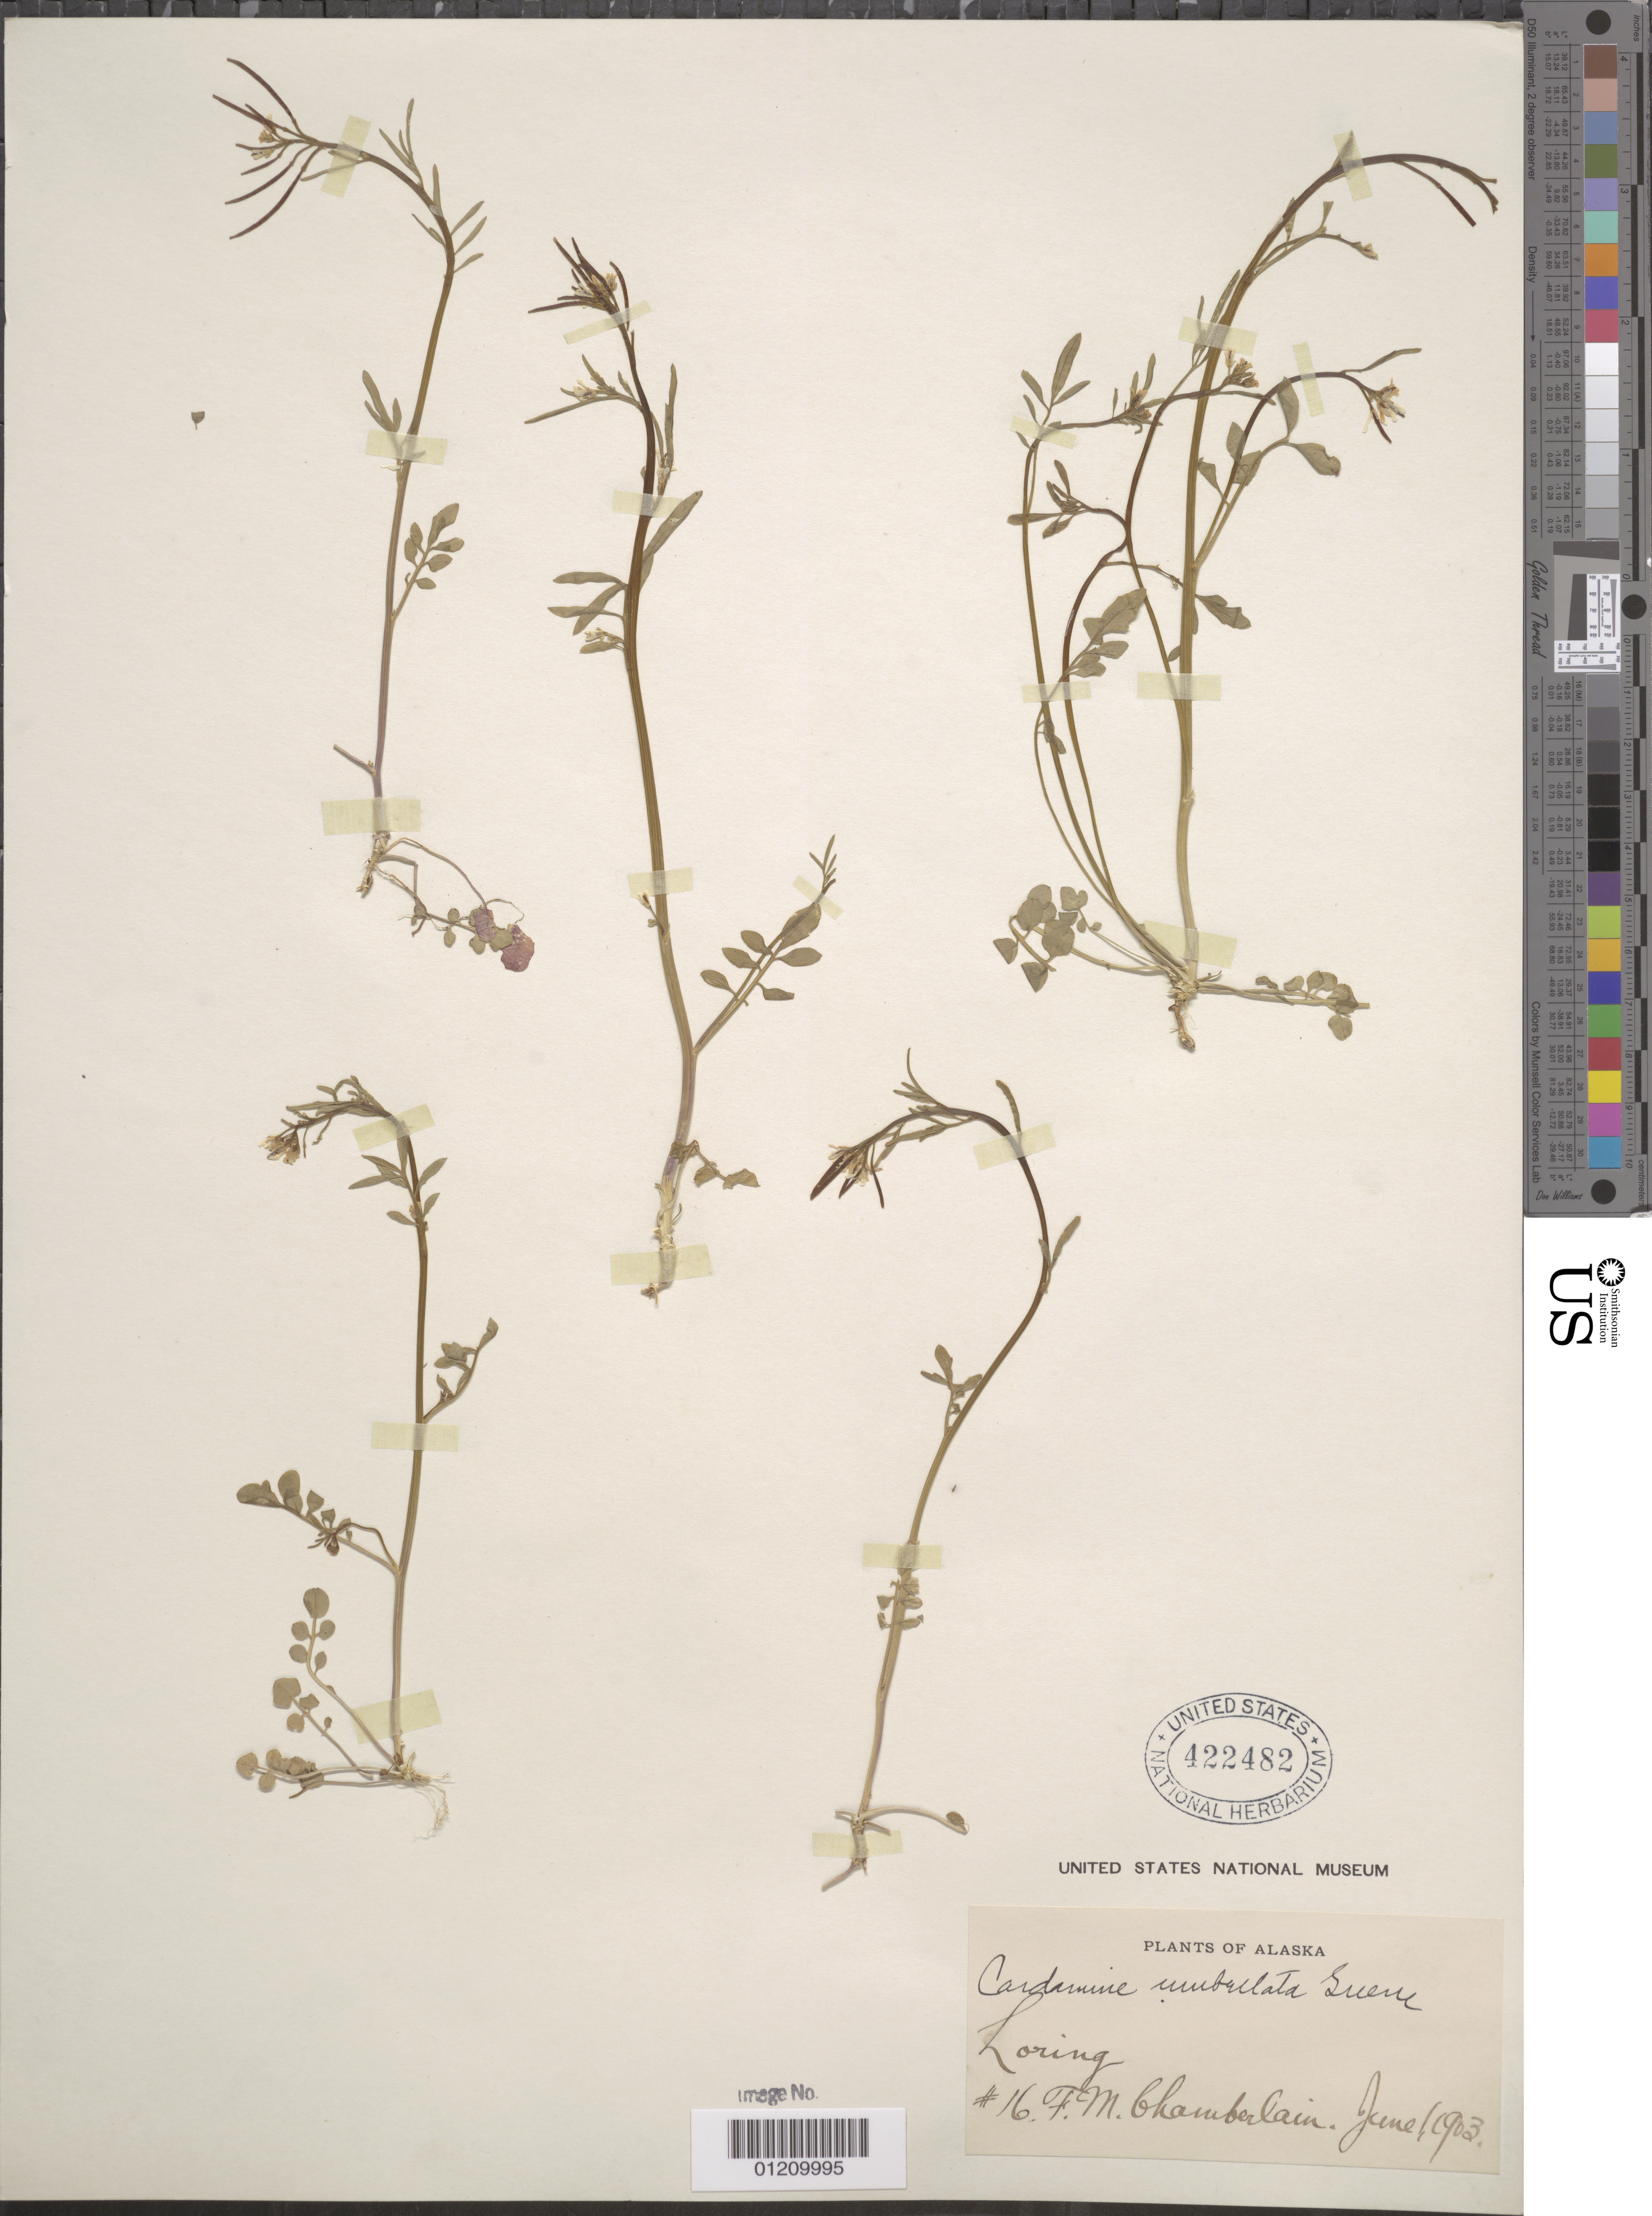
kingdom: Plantae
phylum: Tracheophyta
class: Magnoliopsida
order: Brassicales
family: Brassicaceae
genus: Cardamine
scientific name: Cardamine umbellata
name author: Greene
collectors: F. Chamberlain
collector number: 16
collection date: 1903-06-01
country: United States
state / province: Alaska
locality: Loring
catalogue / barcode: US 422482